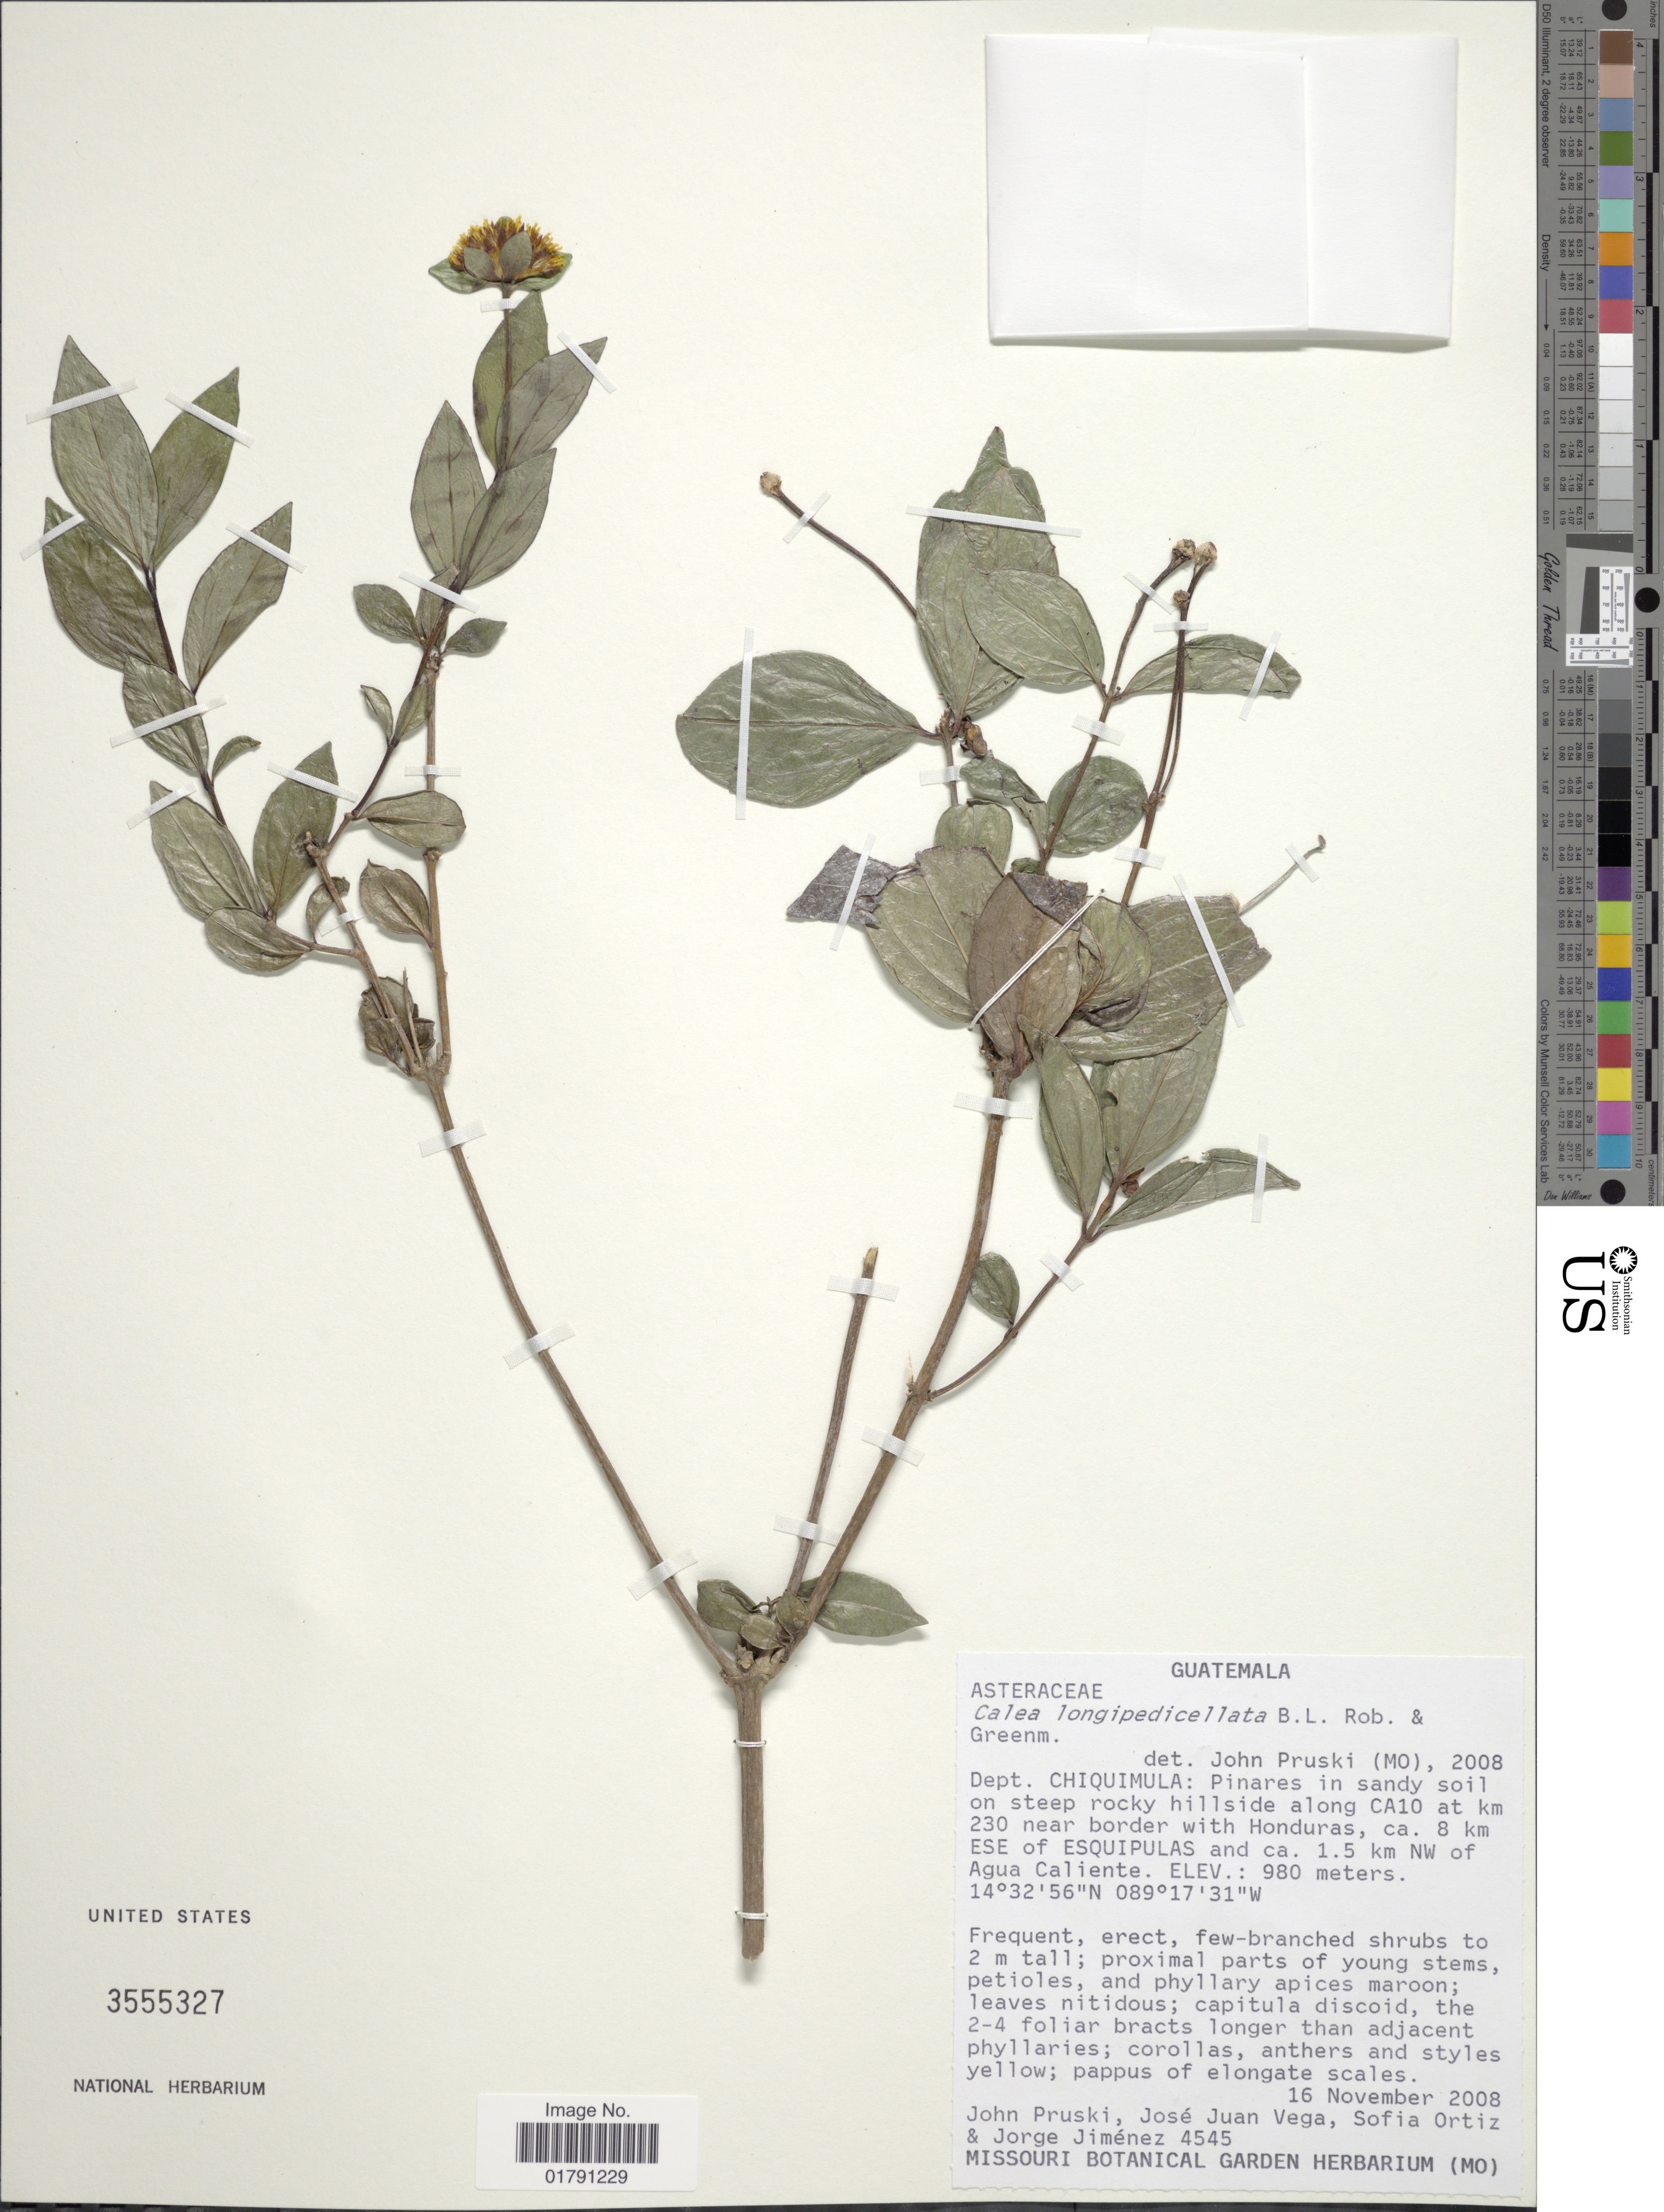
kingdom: Plantae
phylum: Tracheophyta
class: Magnoliopsida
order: Asterales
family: Asteraceae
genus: Calea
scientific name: Calea longipedicellata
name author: B.L. Rob. & Greenm.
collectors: J. F. Pruski, J. Vega, S. Ortiz & J. Jiménez Ramírez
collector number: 4545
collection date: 2008-11-16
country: Guatemala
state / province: Chiquimula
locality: Along CA10 at km 230 near border with Honduras, ca 8 km ESE of Esquipulas and ca. 1.5 km NW of Agua Caliente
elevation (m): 980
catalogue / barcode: US 3555327